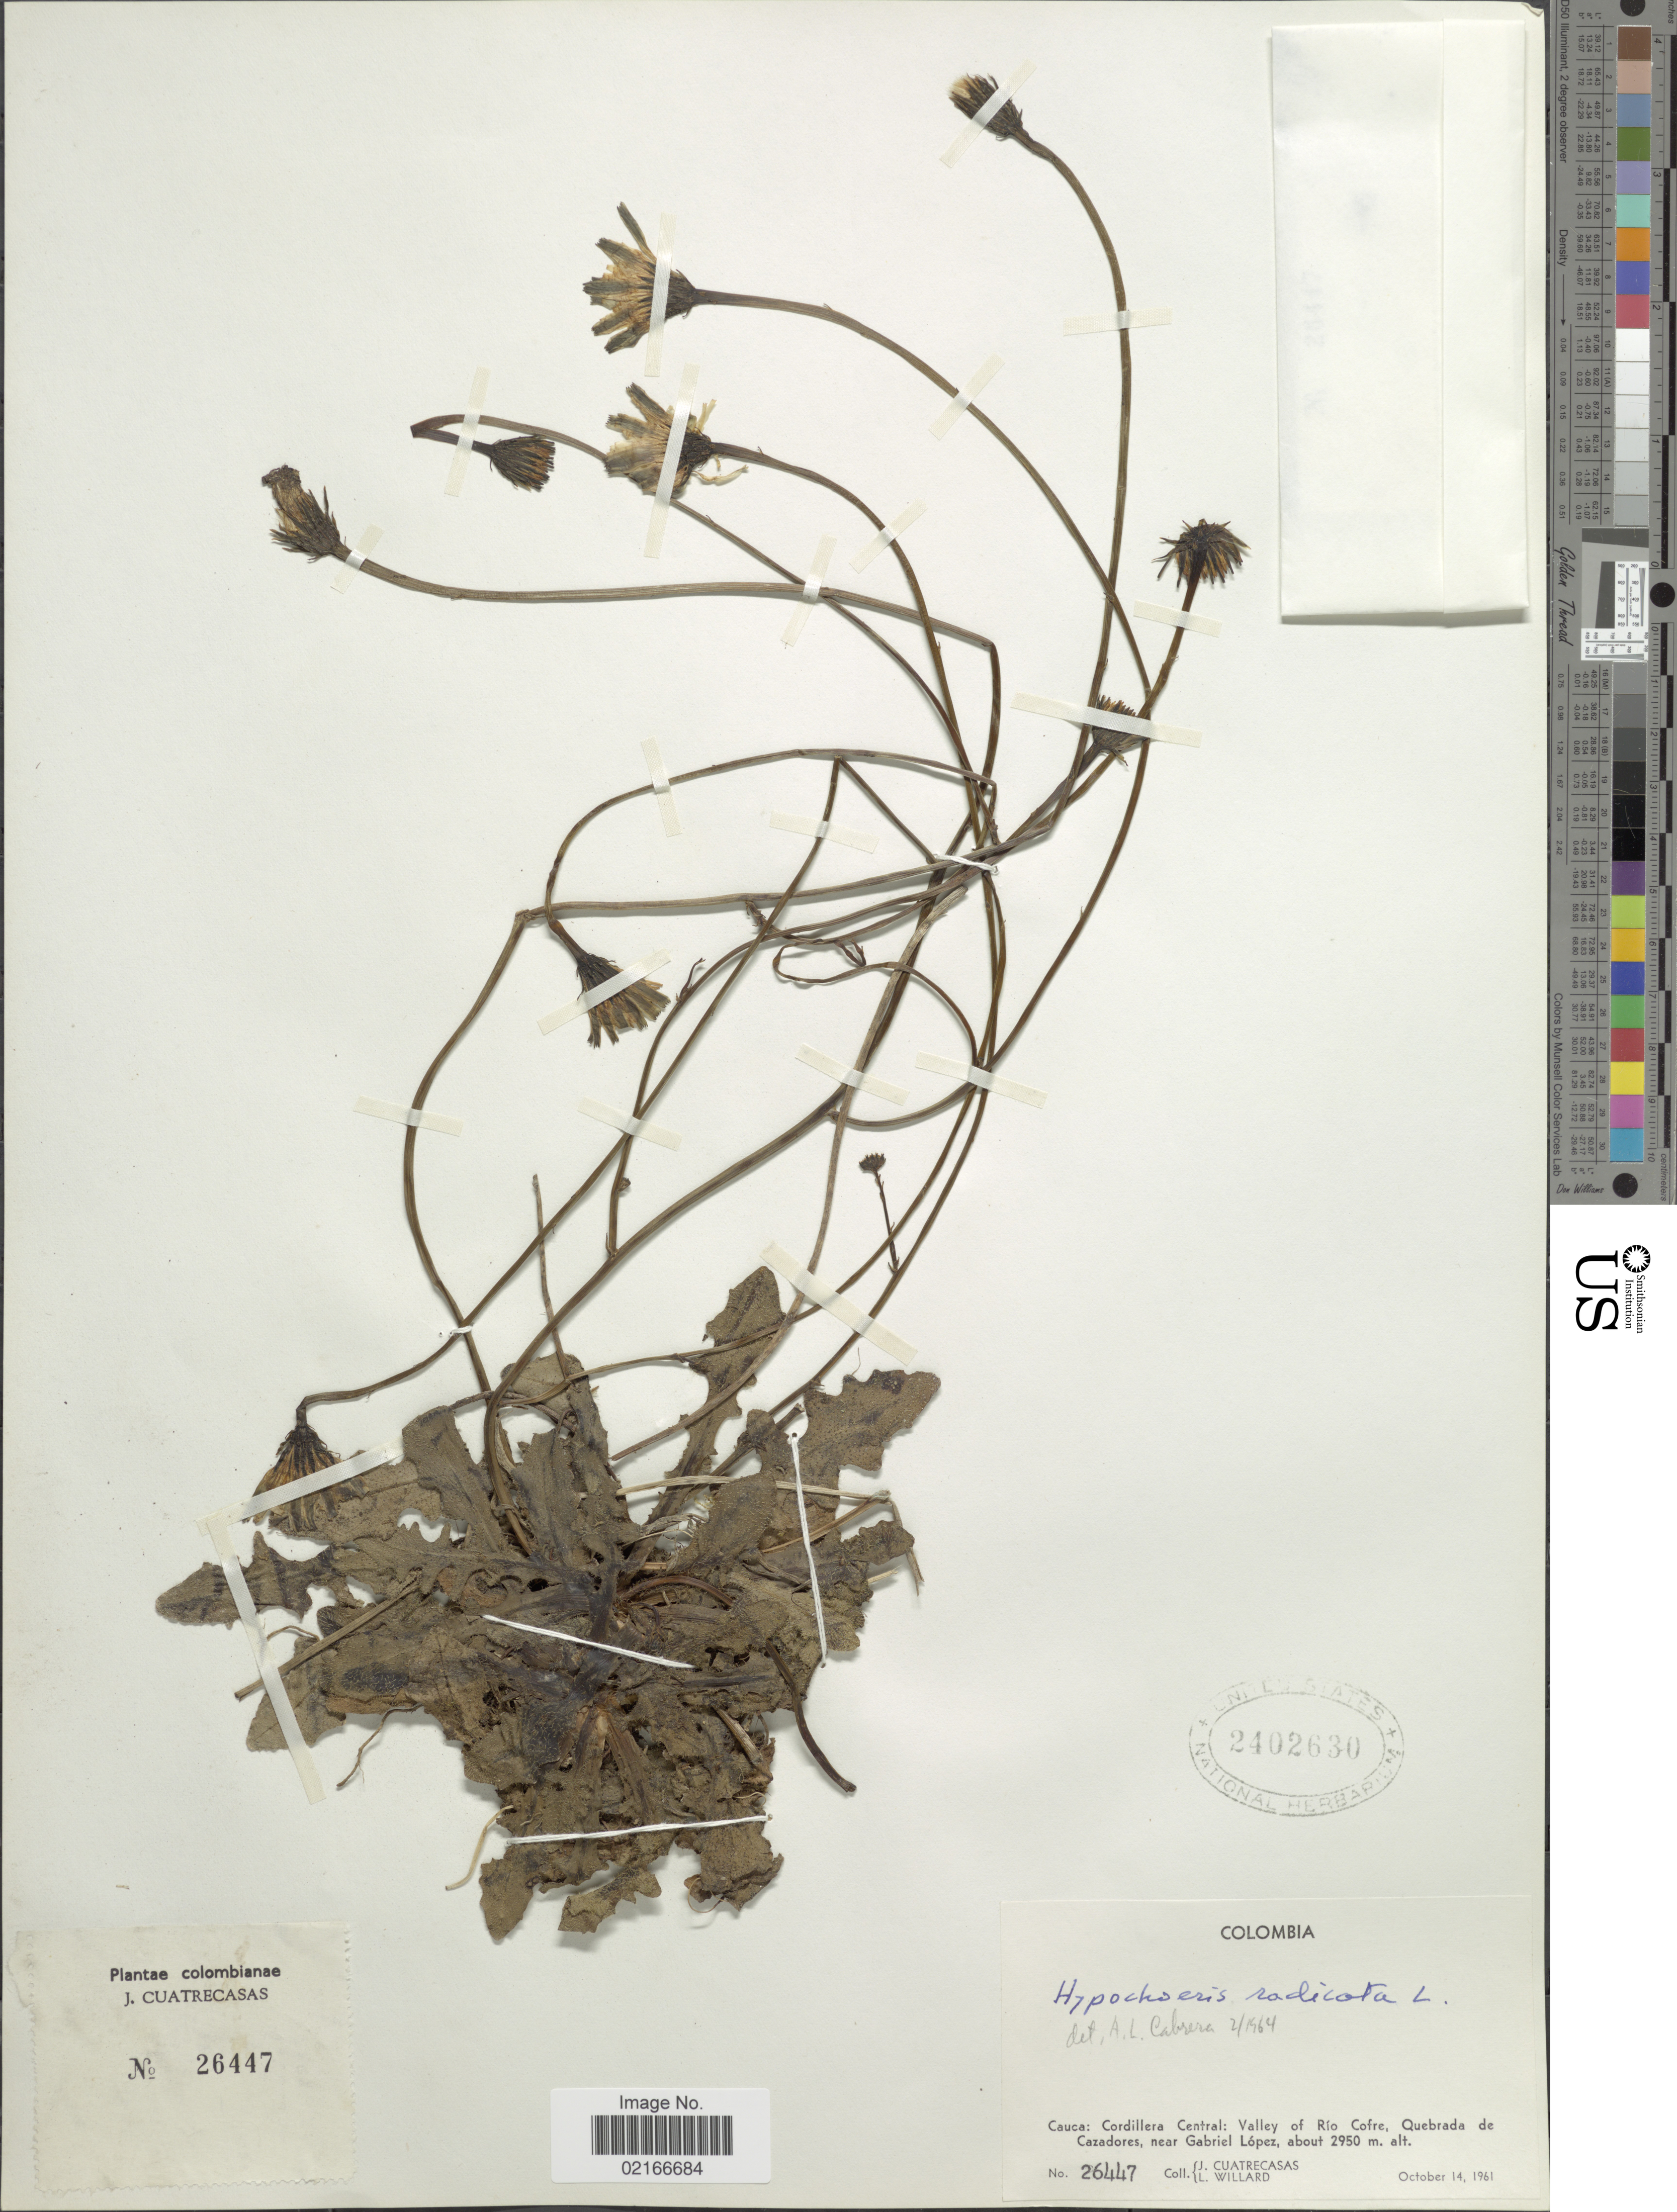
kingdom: Plantae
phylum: Tracheophyta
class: Magnoliopsida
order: Asterales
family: Asteraceae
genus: Hypochaeris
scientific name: Hypochaeris radicata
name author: L.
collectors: J. Cuatrecasas & L. Willard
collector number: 26447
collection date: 1961-10-14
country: Colombia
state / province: Cauca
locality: Cordillera Central: Valley of Río Cofre, Quebrada de Cazadores, near Gabriel López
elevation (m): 2950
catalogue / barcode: US 2402630